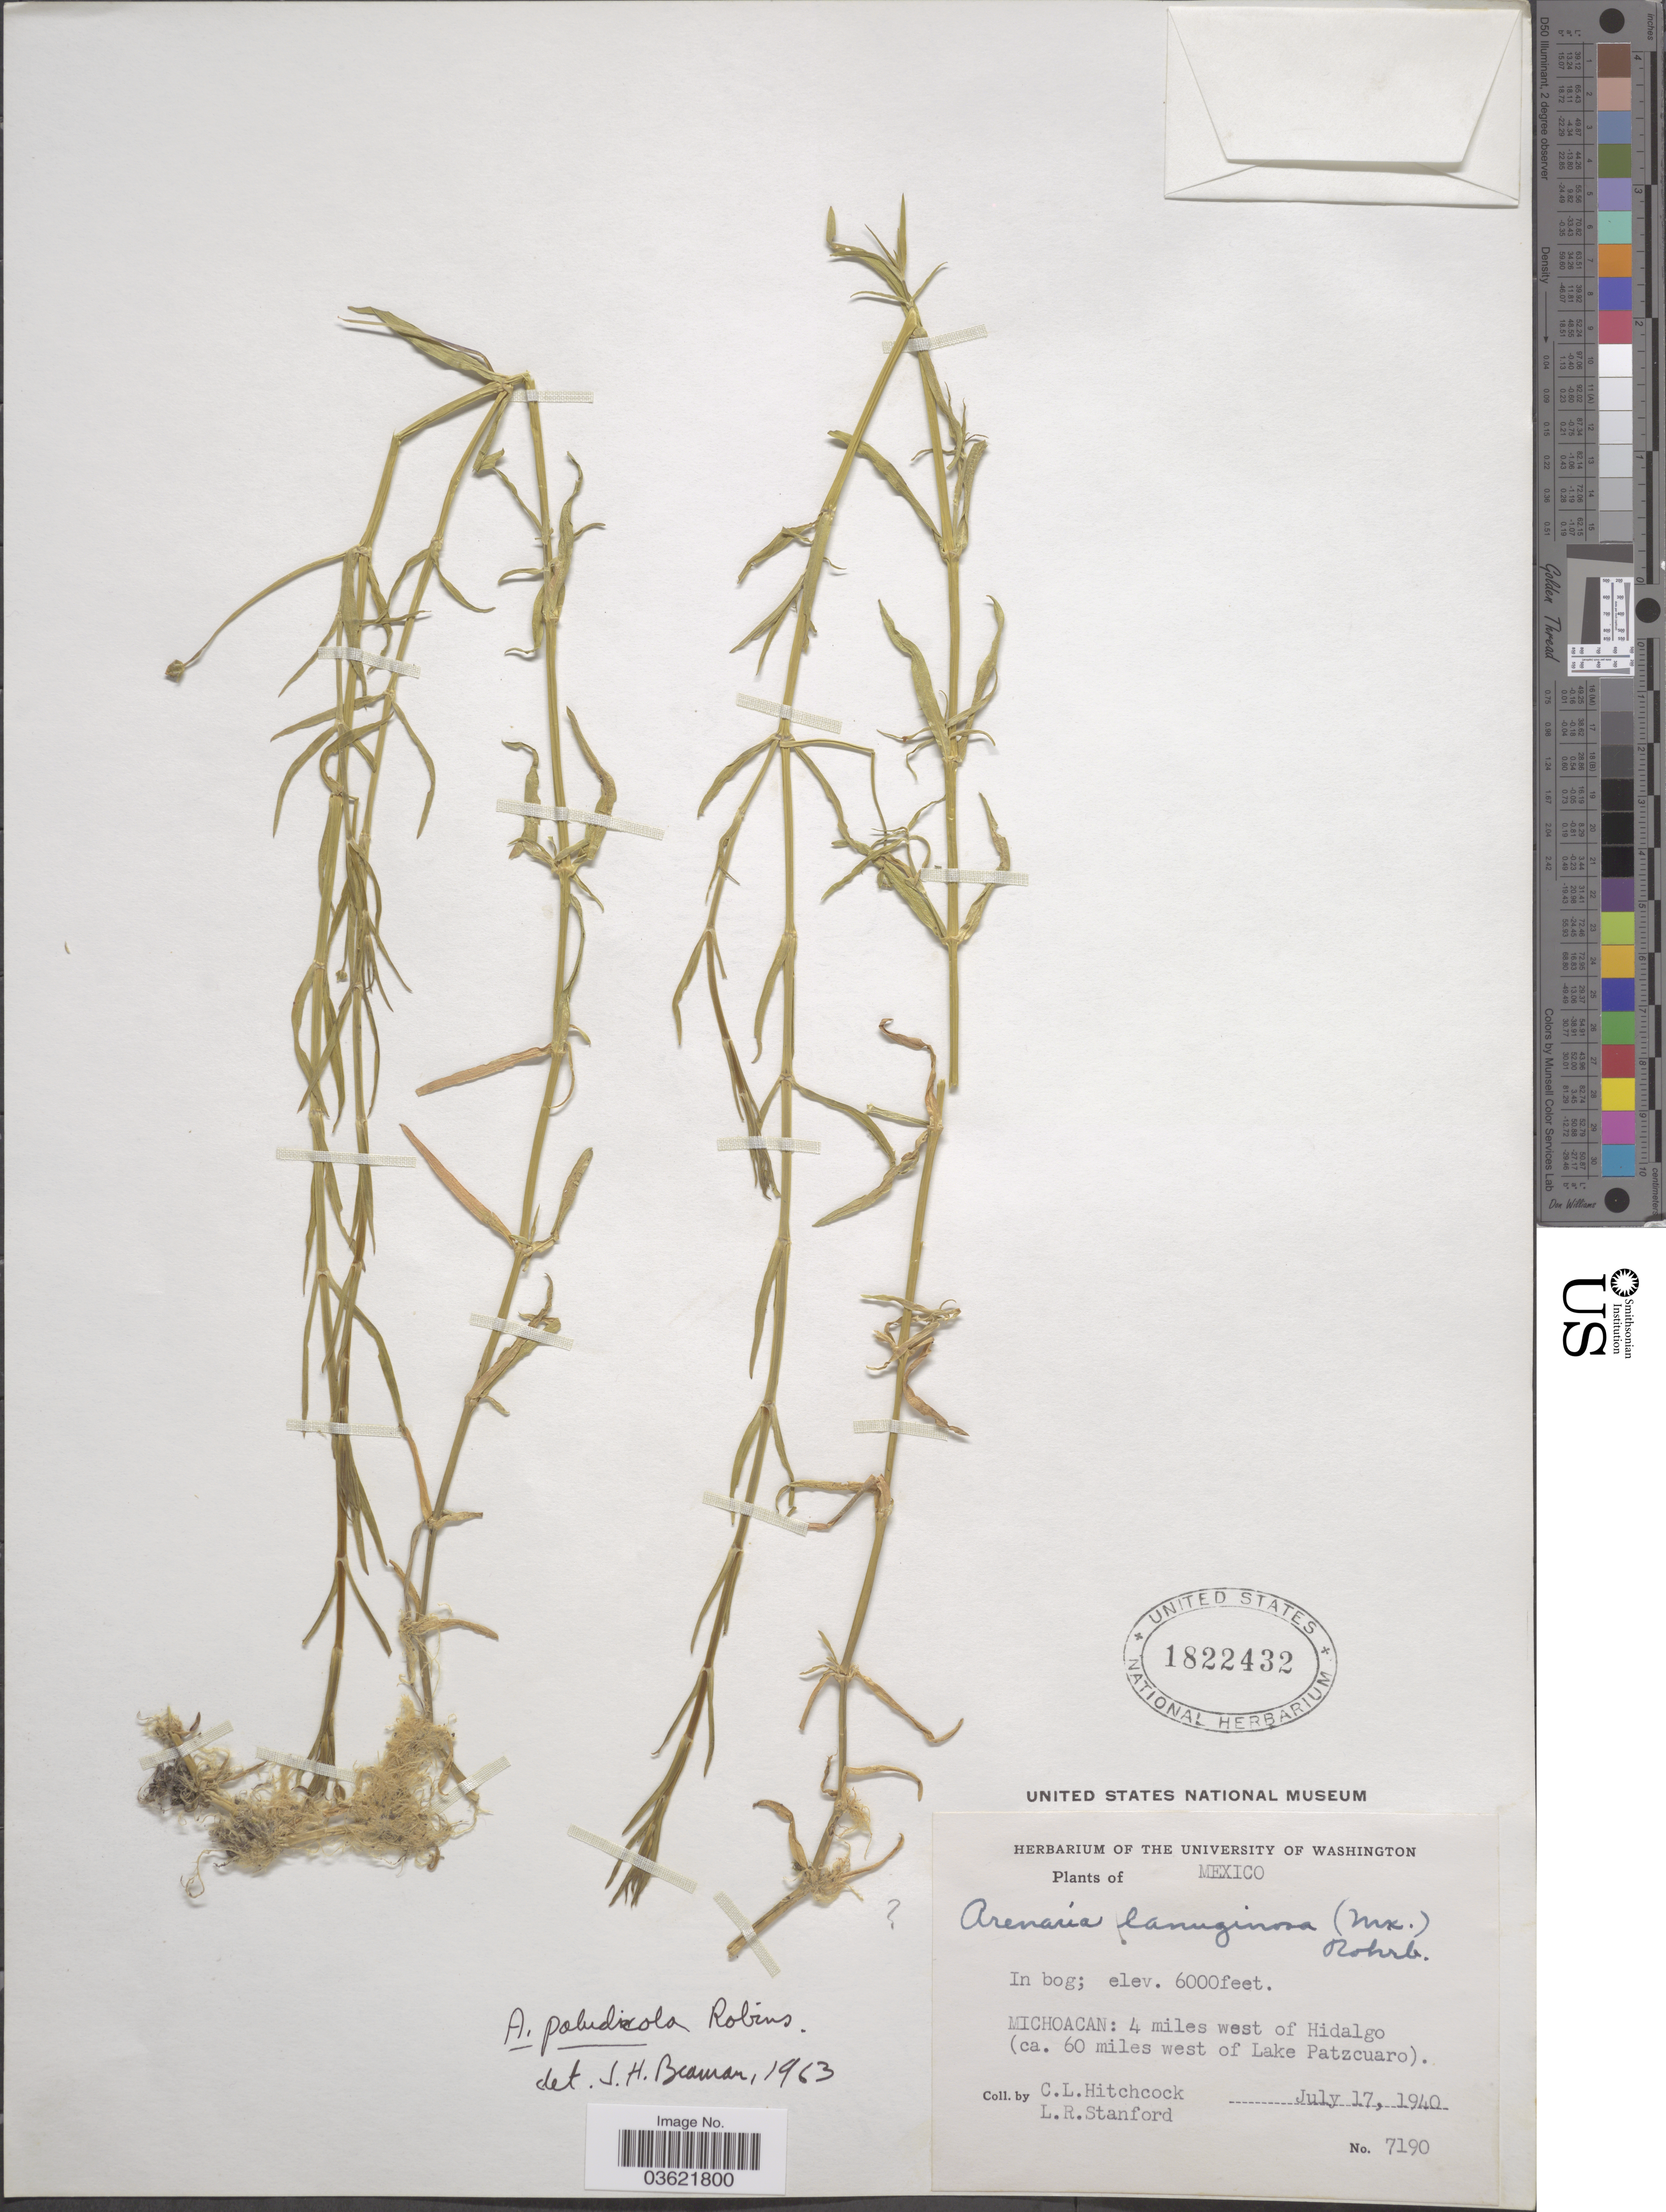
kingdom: Plantae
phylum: Tracheophyta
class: Magnoliopsida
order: Caryophyllales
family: Caryophyllaceae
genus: Arenaria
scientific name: Arenaria paludicola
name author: B.L. Rob.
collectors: C. L. Hitchcock & L. R. Stanford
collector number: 7190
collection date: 1940-07-17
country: Mexico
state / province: Michoacán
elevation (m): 1829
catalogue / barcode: US 1822432